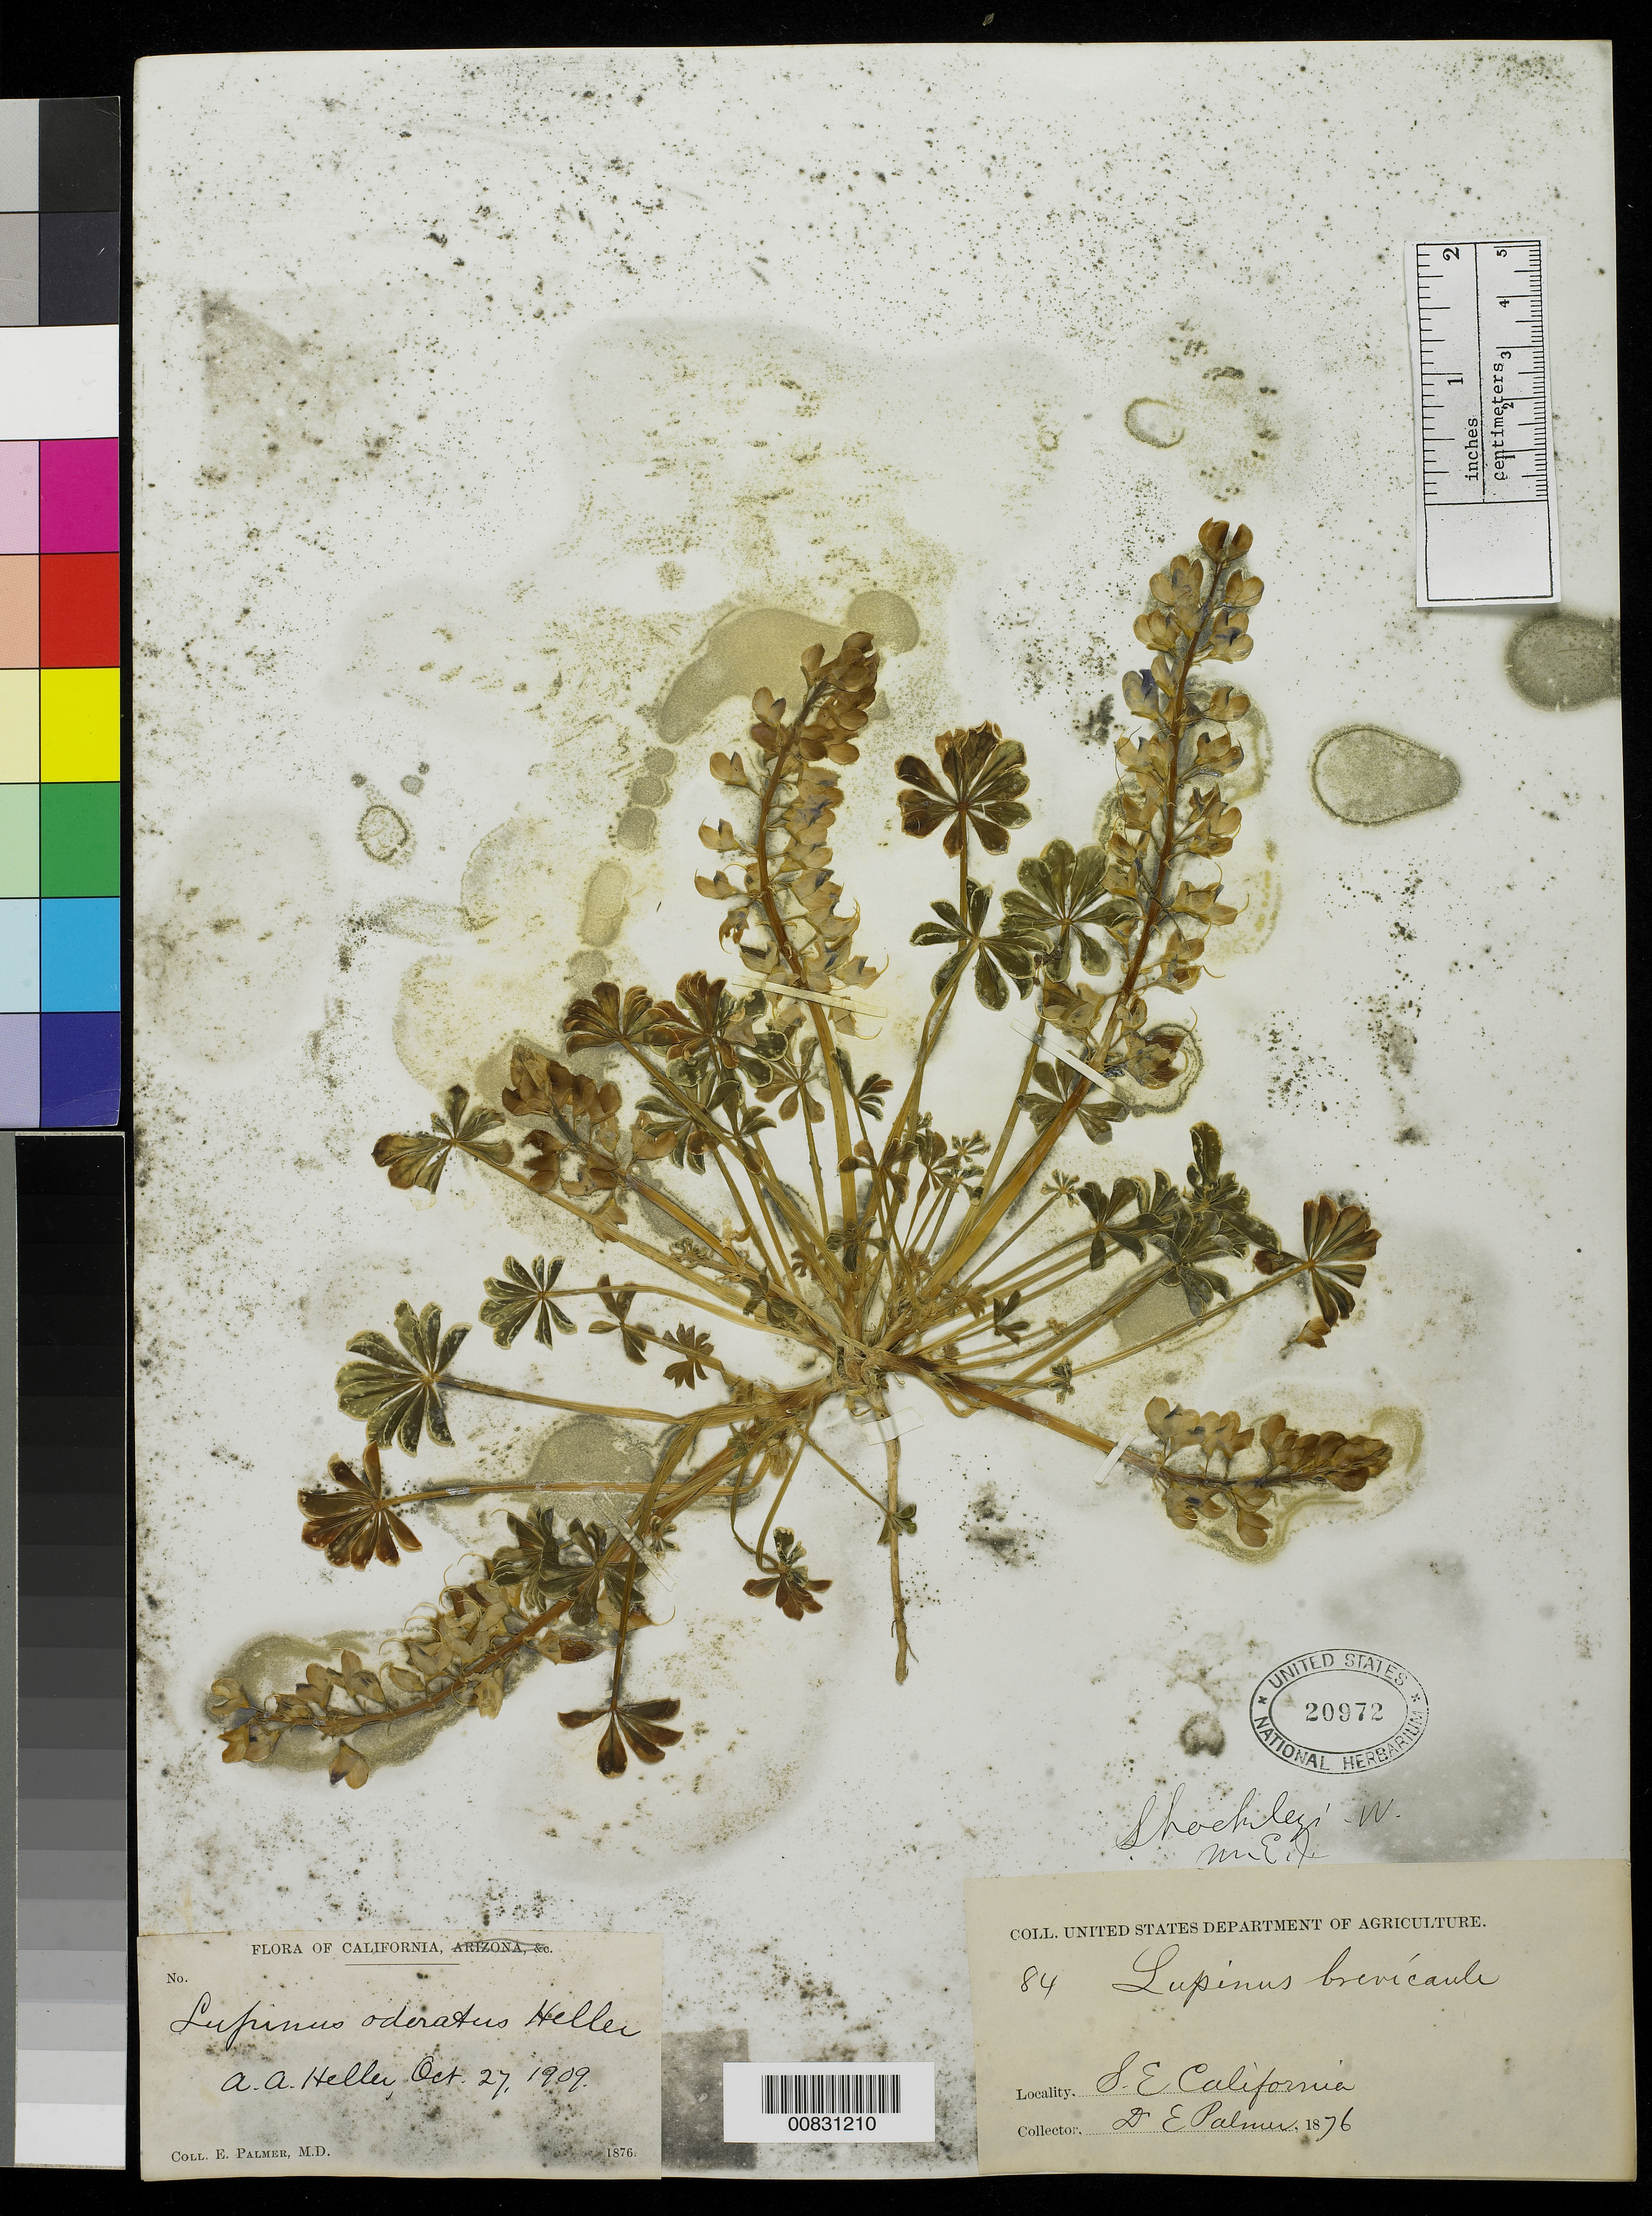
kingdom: Plantae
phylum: Tracheophyta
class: Magnoliopsida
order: Fabales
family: Fabaceae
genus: Lupinus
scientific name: Lupinus odoratus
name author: A. Heller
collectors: E. Palmer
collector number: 84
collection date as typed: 1876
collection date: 1876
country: United States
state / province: California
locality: SE California.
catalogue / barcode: US 20972